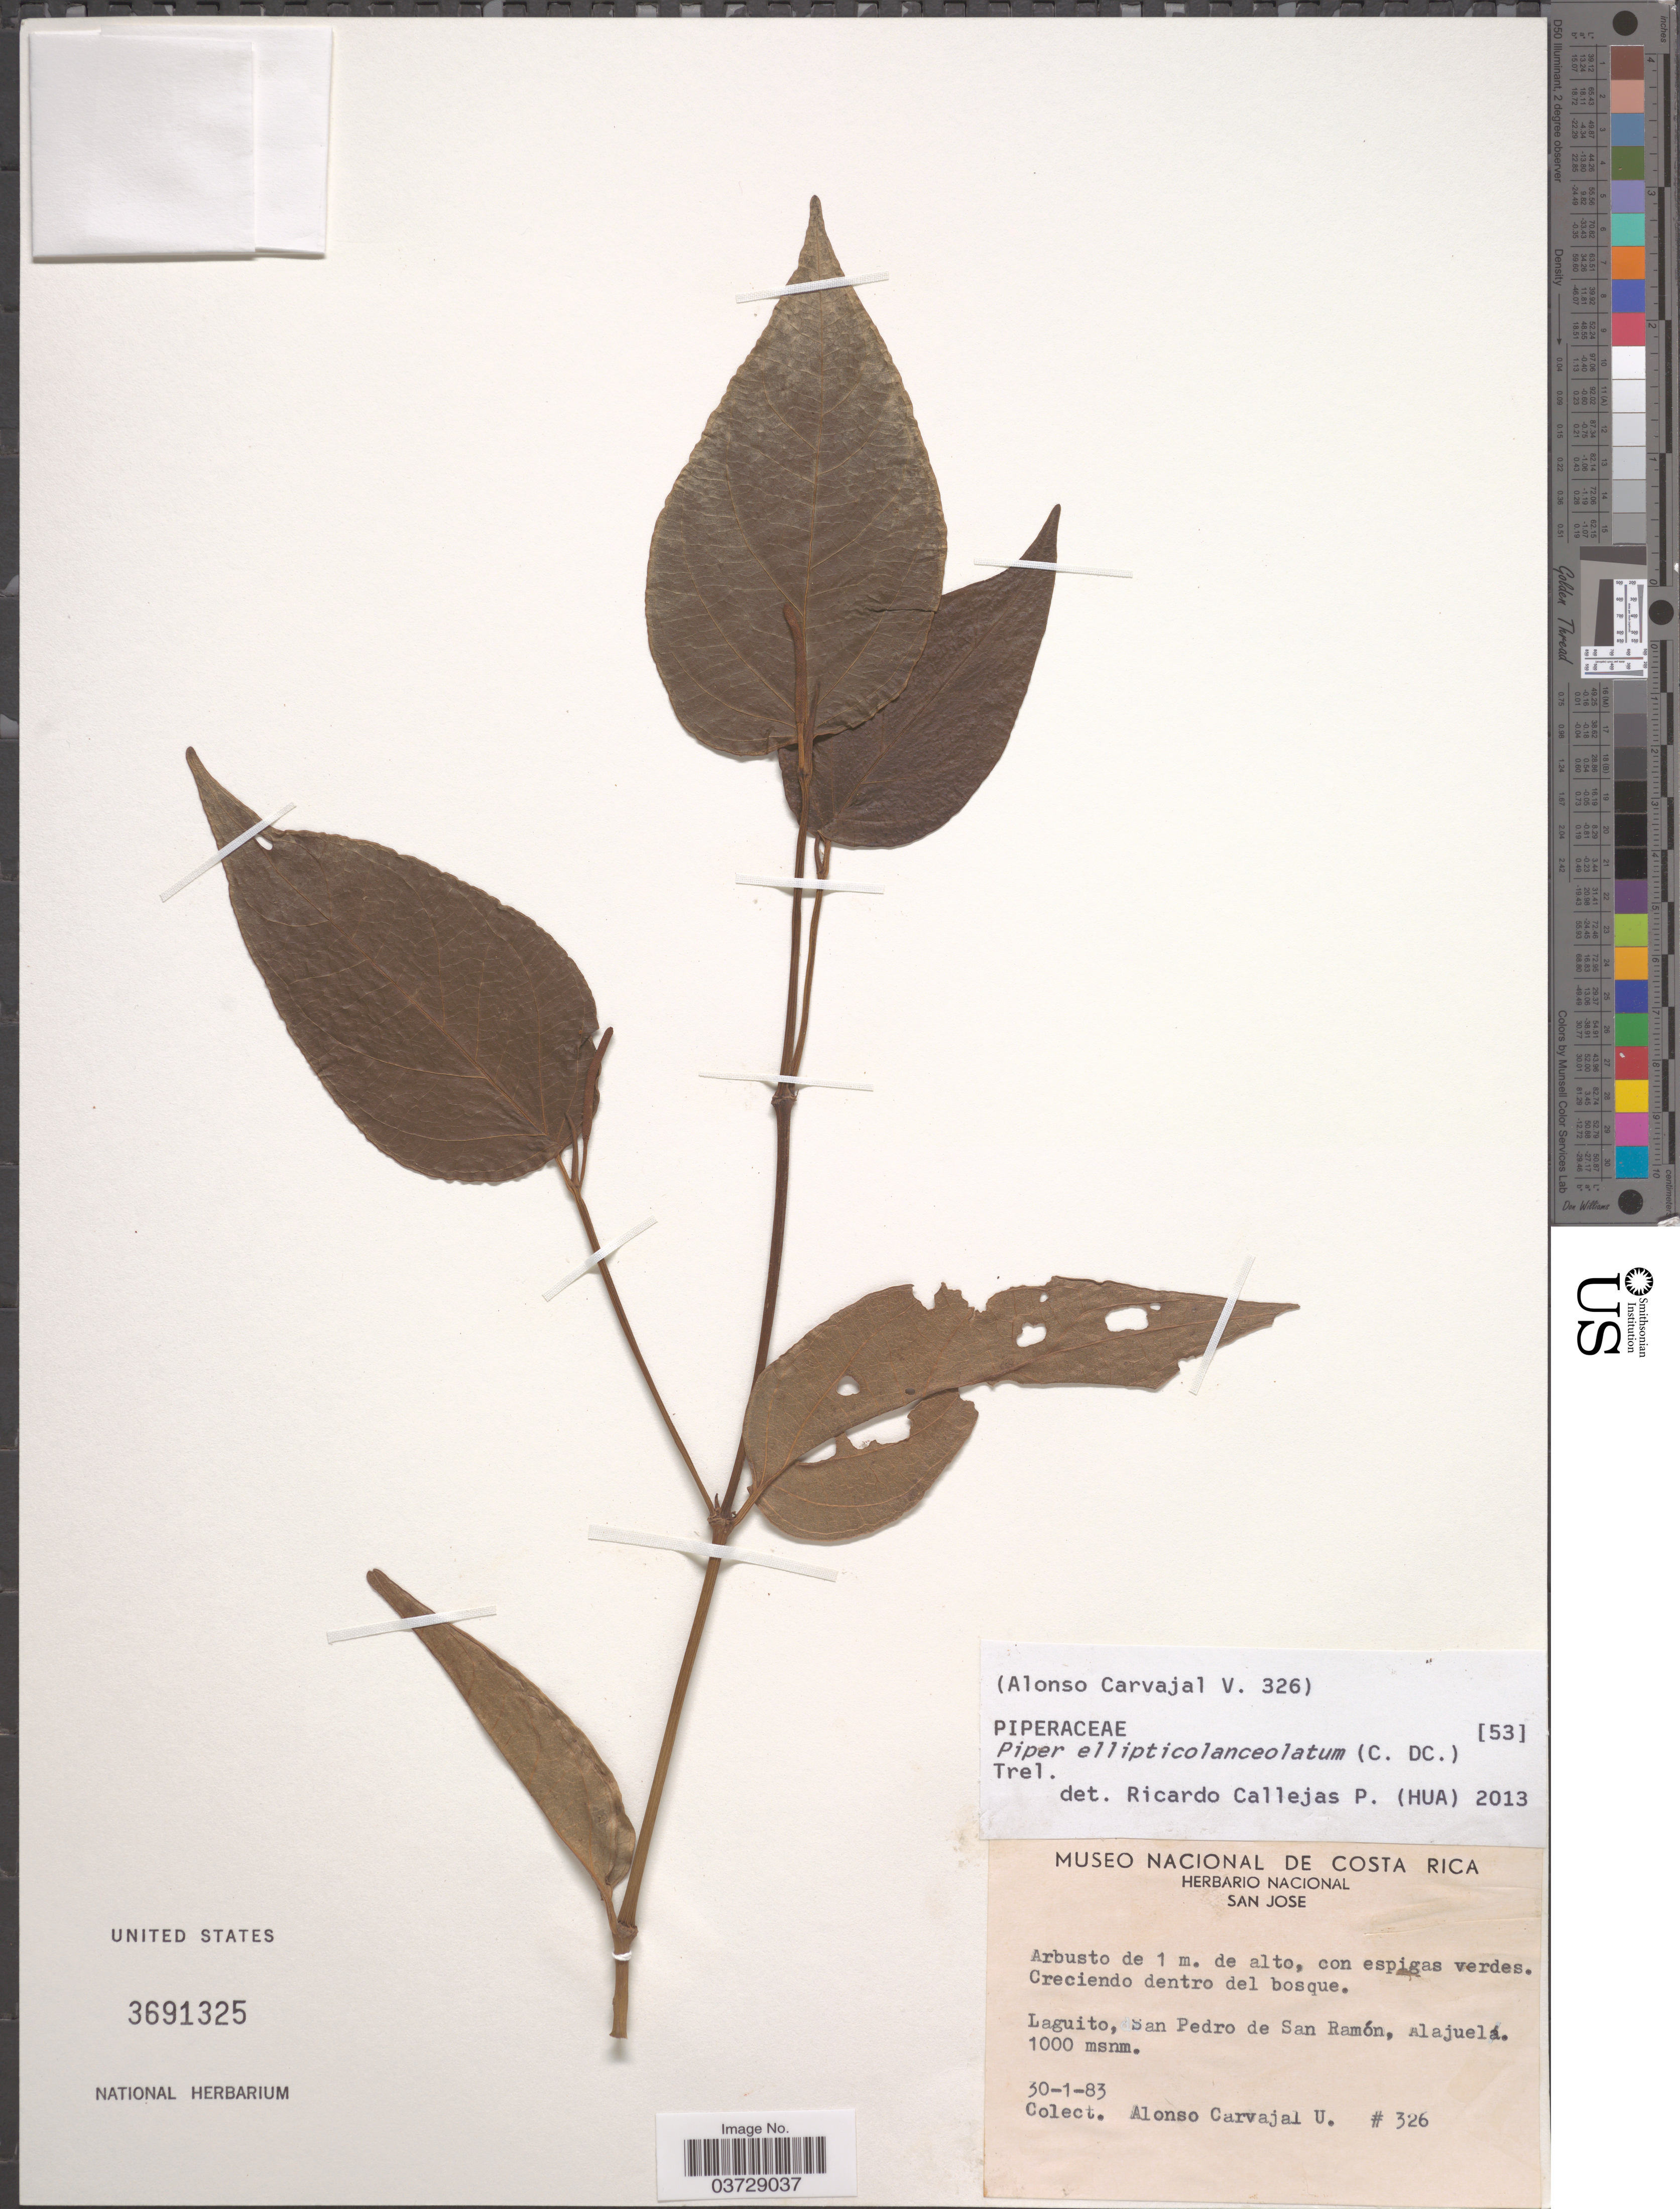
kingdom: Plantae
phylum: Tracheophyta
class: Magnoliopsida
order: Piperales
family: Piperaceae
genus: Piper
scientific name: Piper ellipticolanceolatum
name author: Trel.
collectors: A. Carvajal U.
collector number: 326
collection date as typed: Transcribed d/m/y: 30/1/83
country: Costa Rica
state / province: Alajuela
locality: Laguito, San Pedro de San Ramón.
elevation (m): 1000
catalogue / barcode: US 3691325